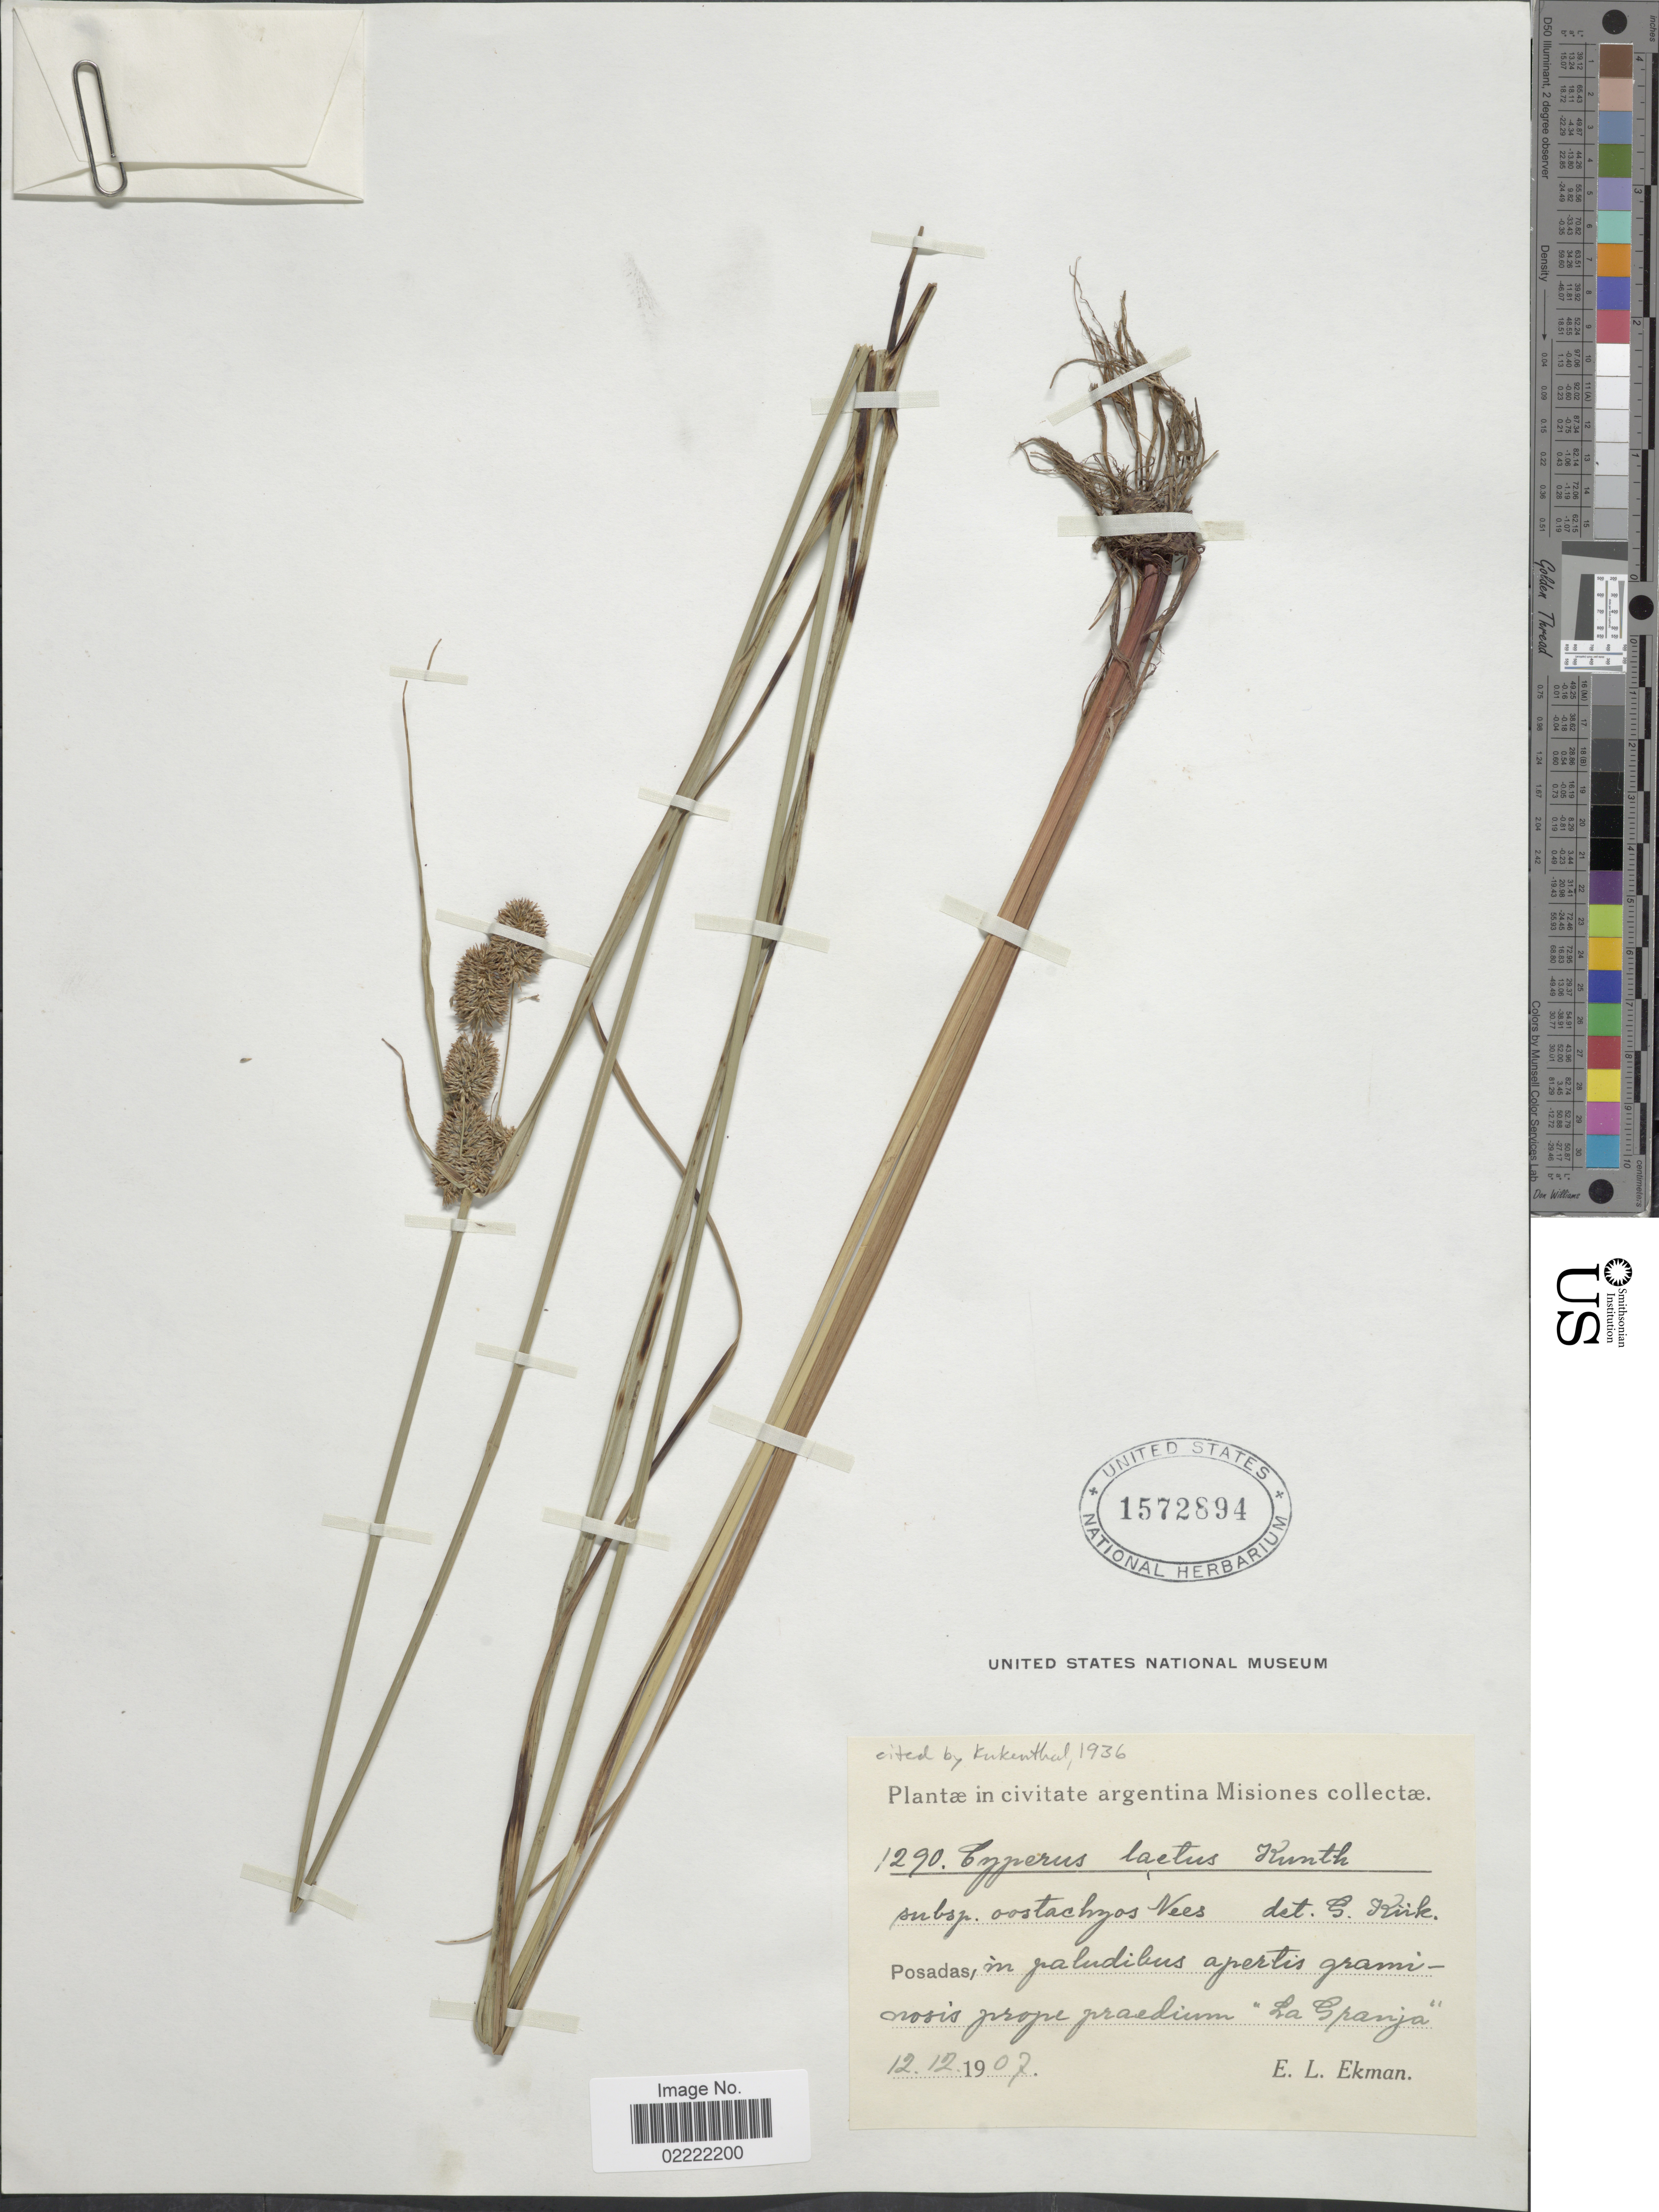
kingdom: Plantae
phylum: Tracheophyta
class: Liliopsida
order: Poales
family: Cyperaceae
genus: Cyperus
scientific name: Cyperus laetus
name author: J. Presl & C. Presl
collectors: E. L. Ekman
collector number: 1290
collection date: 1907-12-12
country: Argentina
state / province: Misiones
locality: Posadas, in paludibus apertis graminosis prope praedium 'La Spanja'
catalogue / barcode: US 1572894